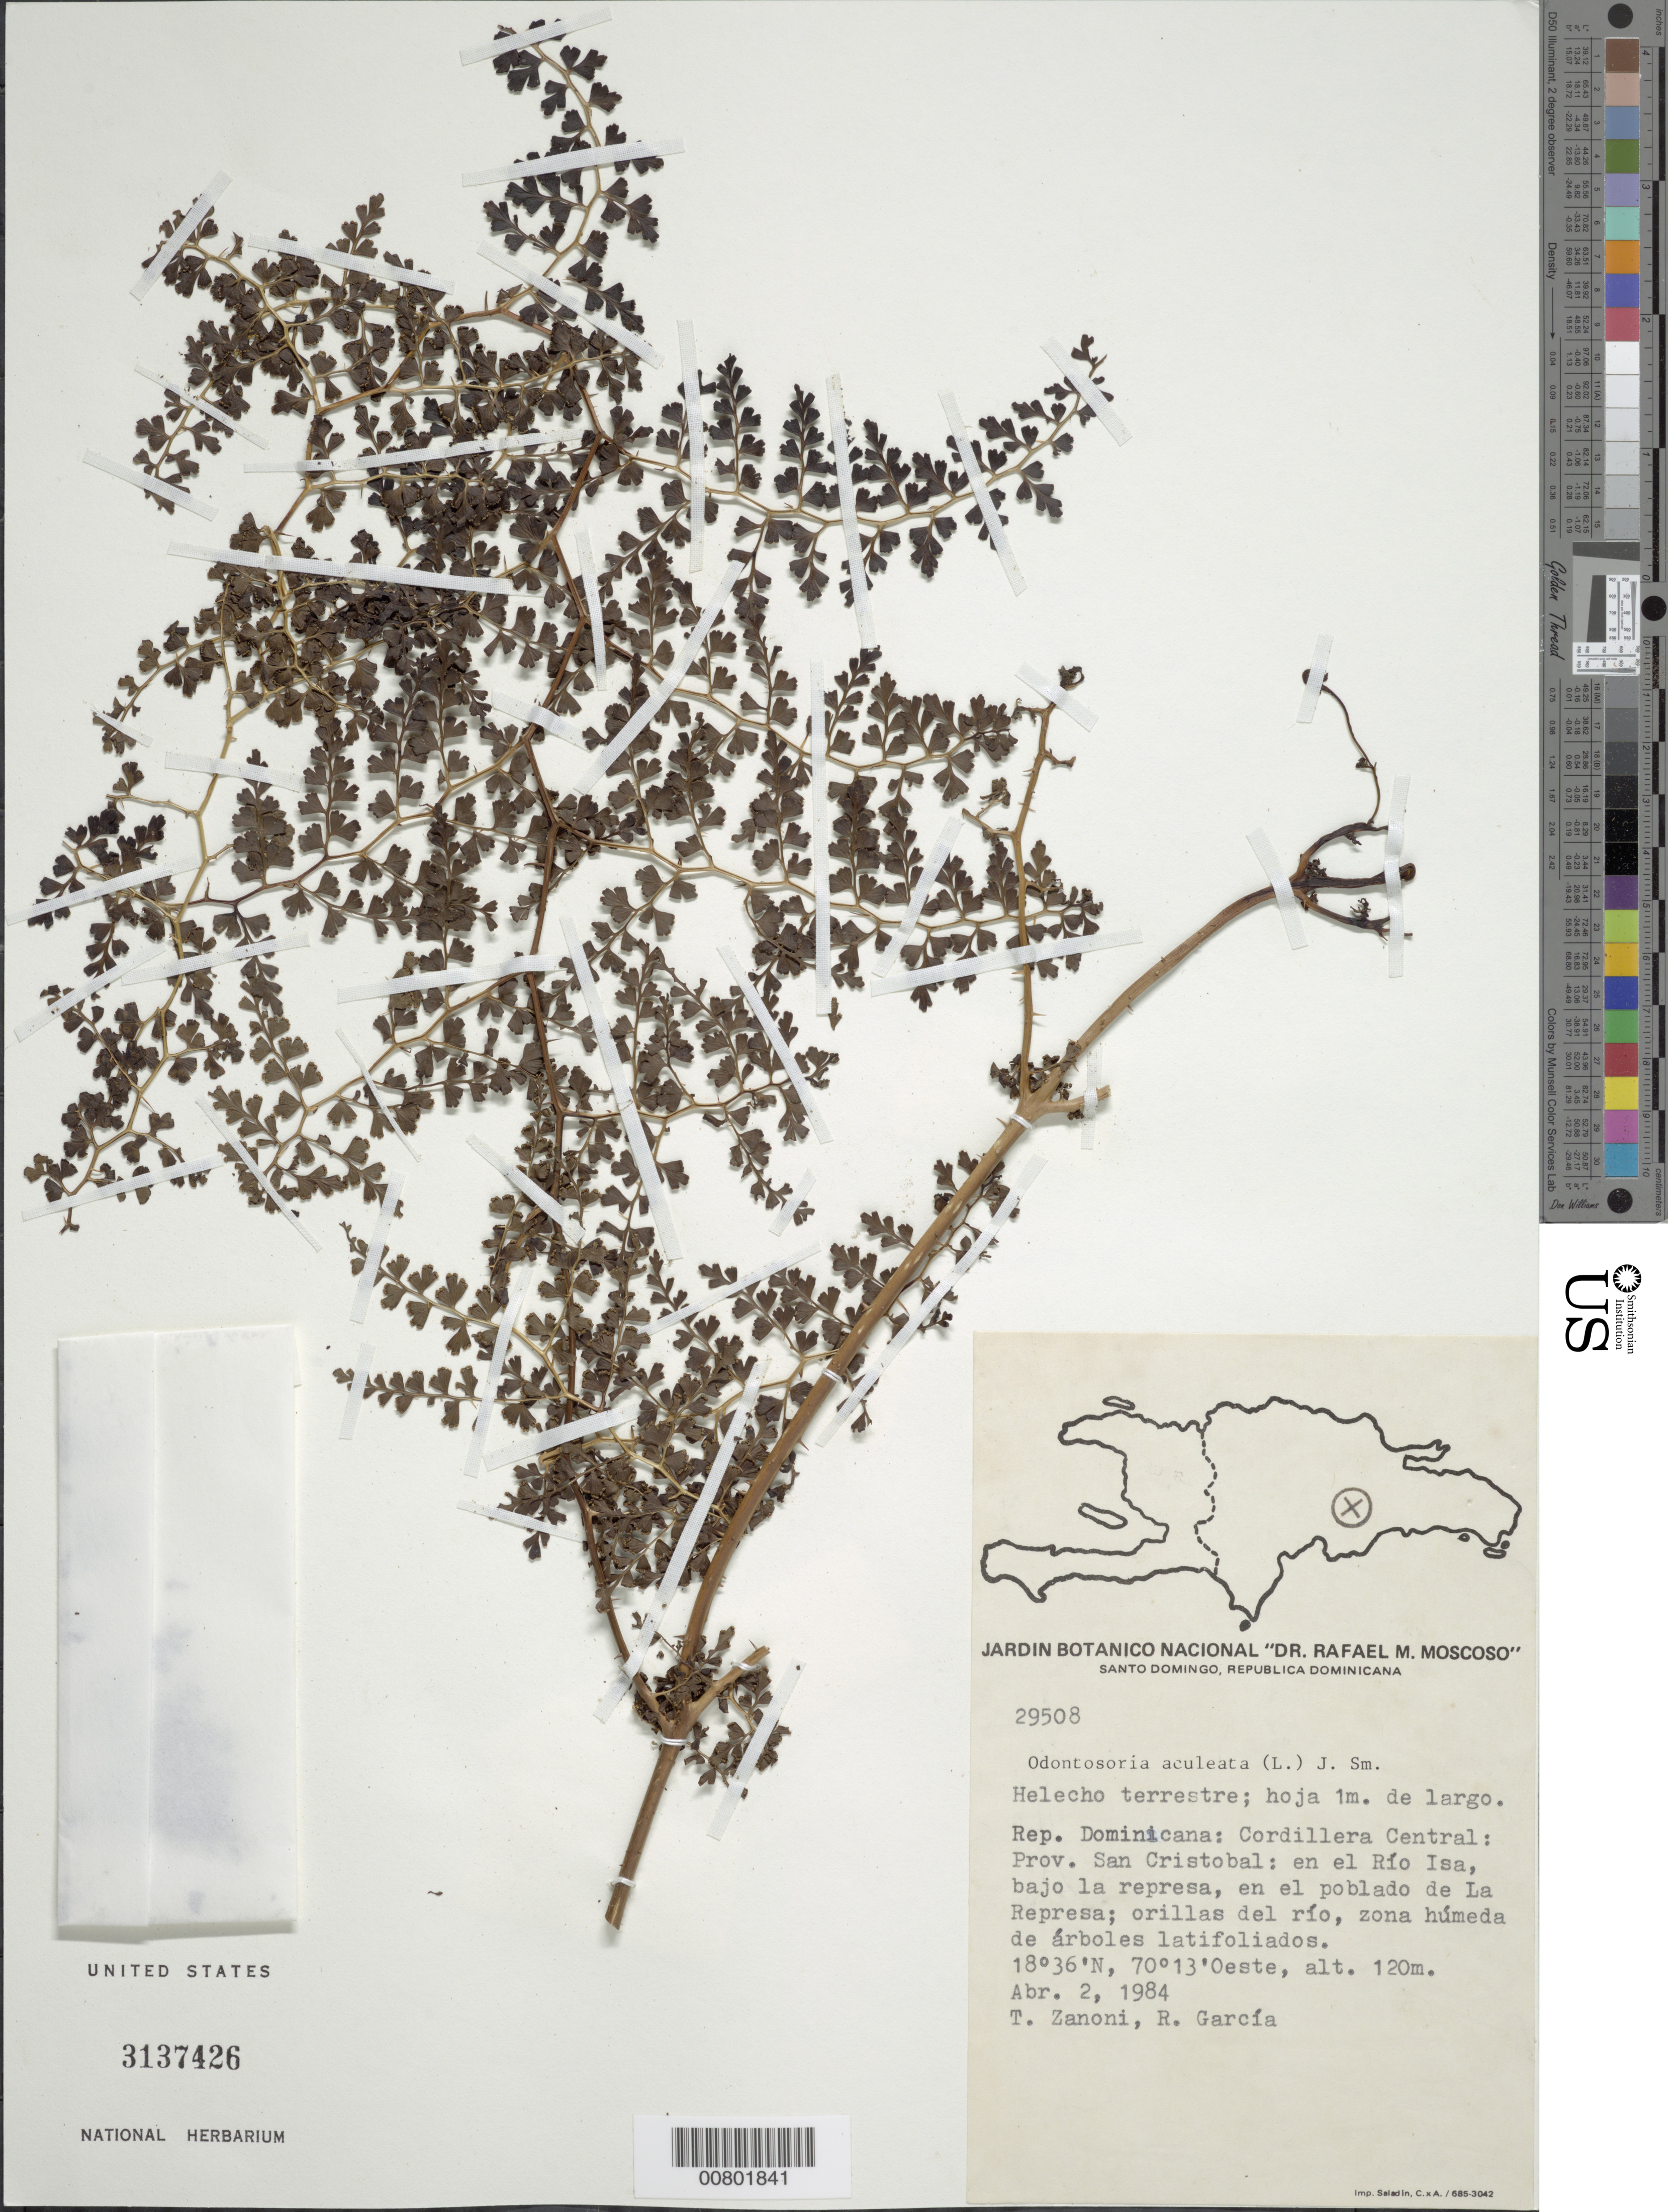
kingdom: Plantae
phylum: Tracheophyta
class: Polypodiopsida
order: Polypodiales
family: Lindsaeaceae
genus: Odontosoria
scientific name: Odontosoria aculeata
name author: (L.) J. Sm.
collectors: T. A. Zanoni & R. G. García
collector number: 29508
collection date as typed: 02 Apr 1984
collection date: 1984-04-02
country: Dominican Republic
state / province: San Cristobal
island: Hispaniola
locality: Cordillera Central, Río Isa, en el poblado de La Represa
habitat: Orillas del río, zona húmeda de áboles latifoliados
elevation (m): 120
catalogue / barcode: US 3137426